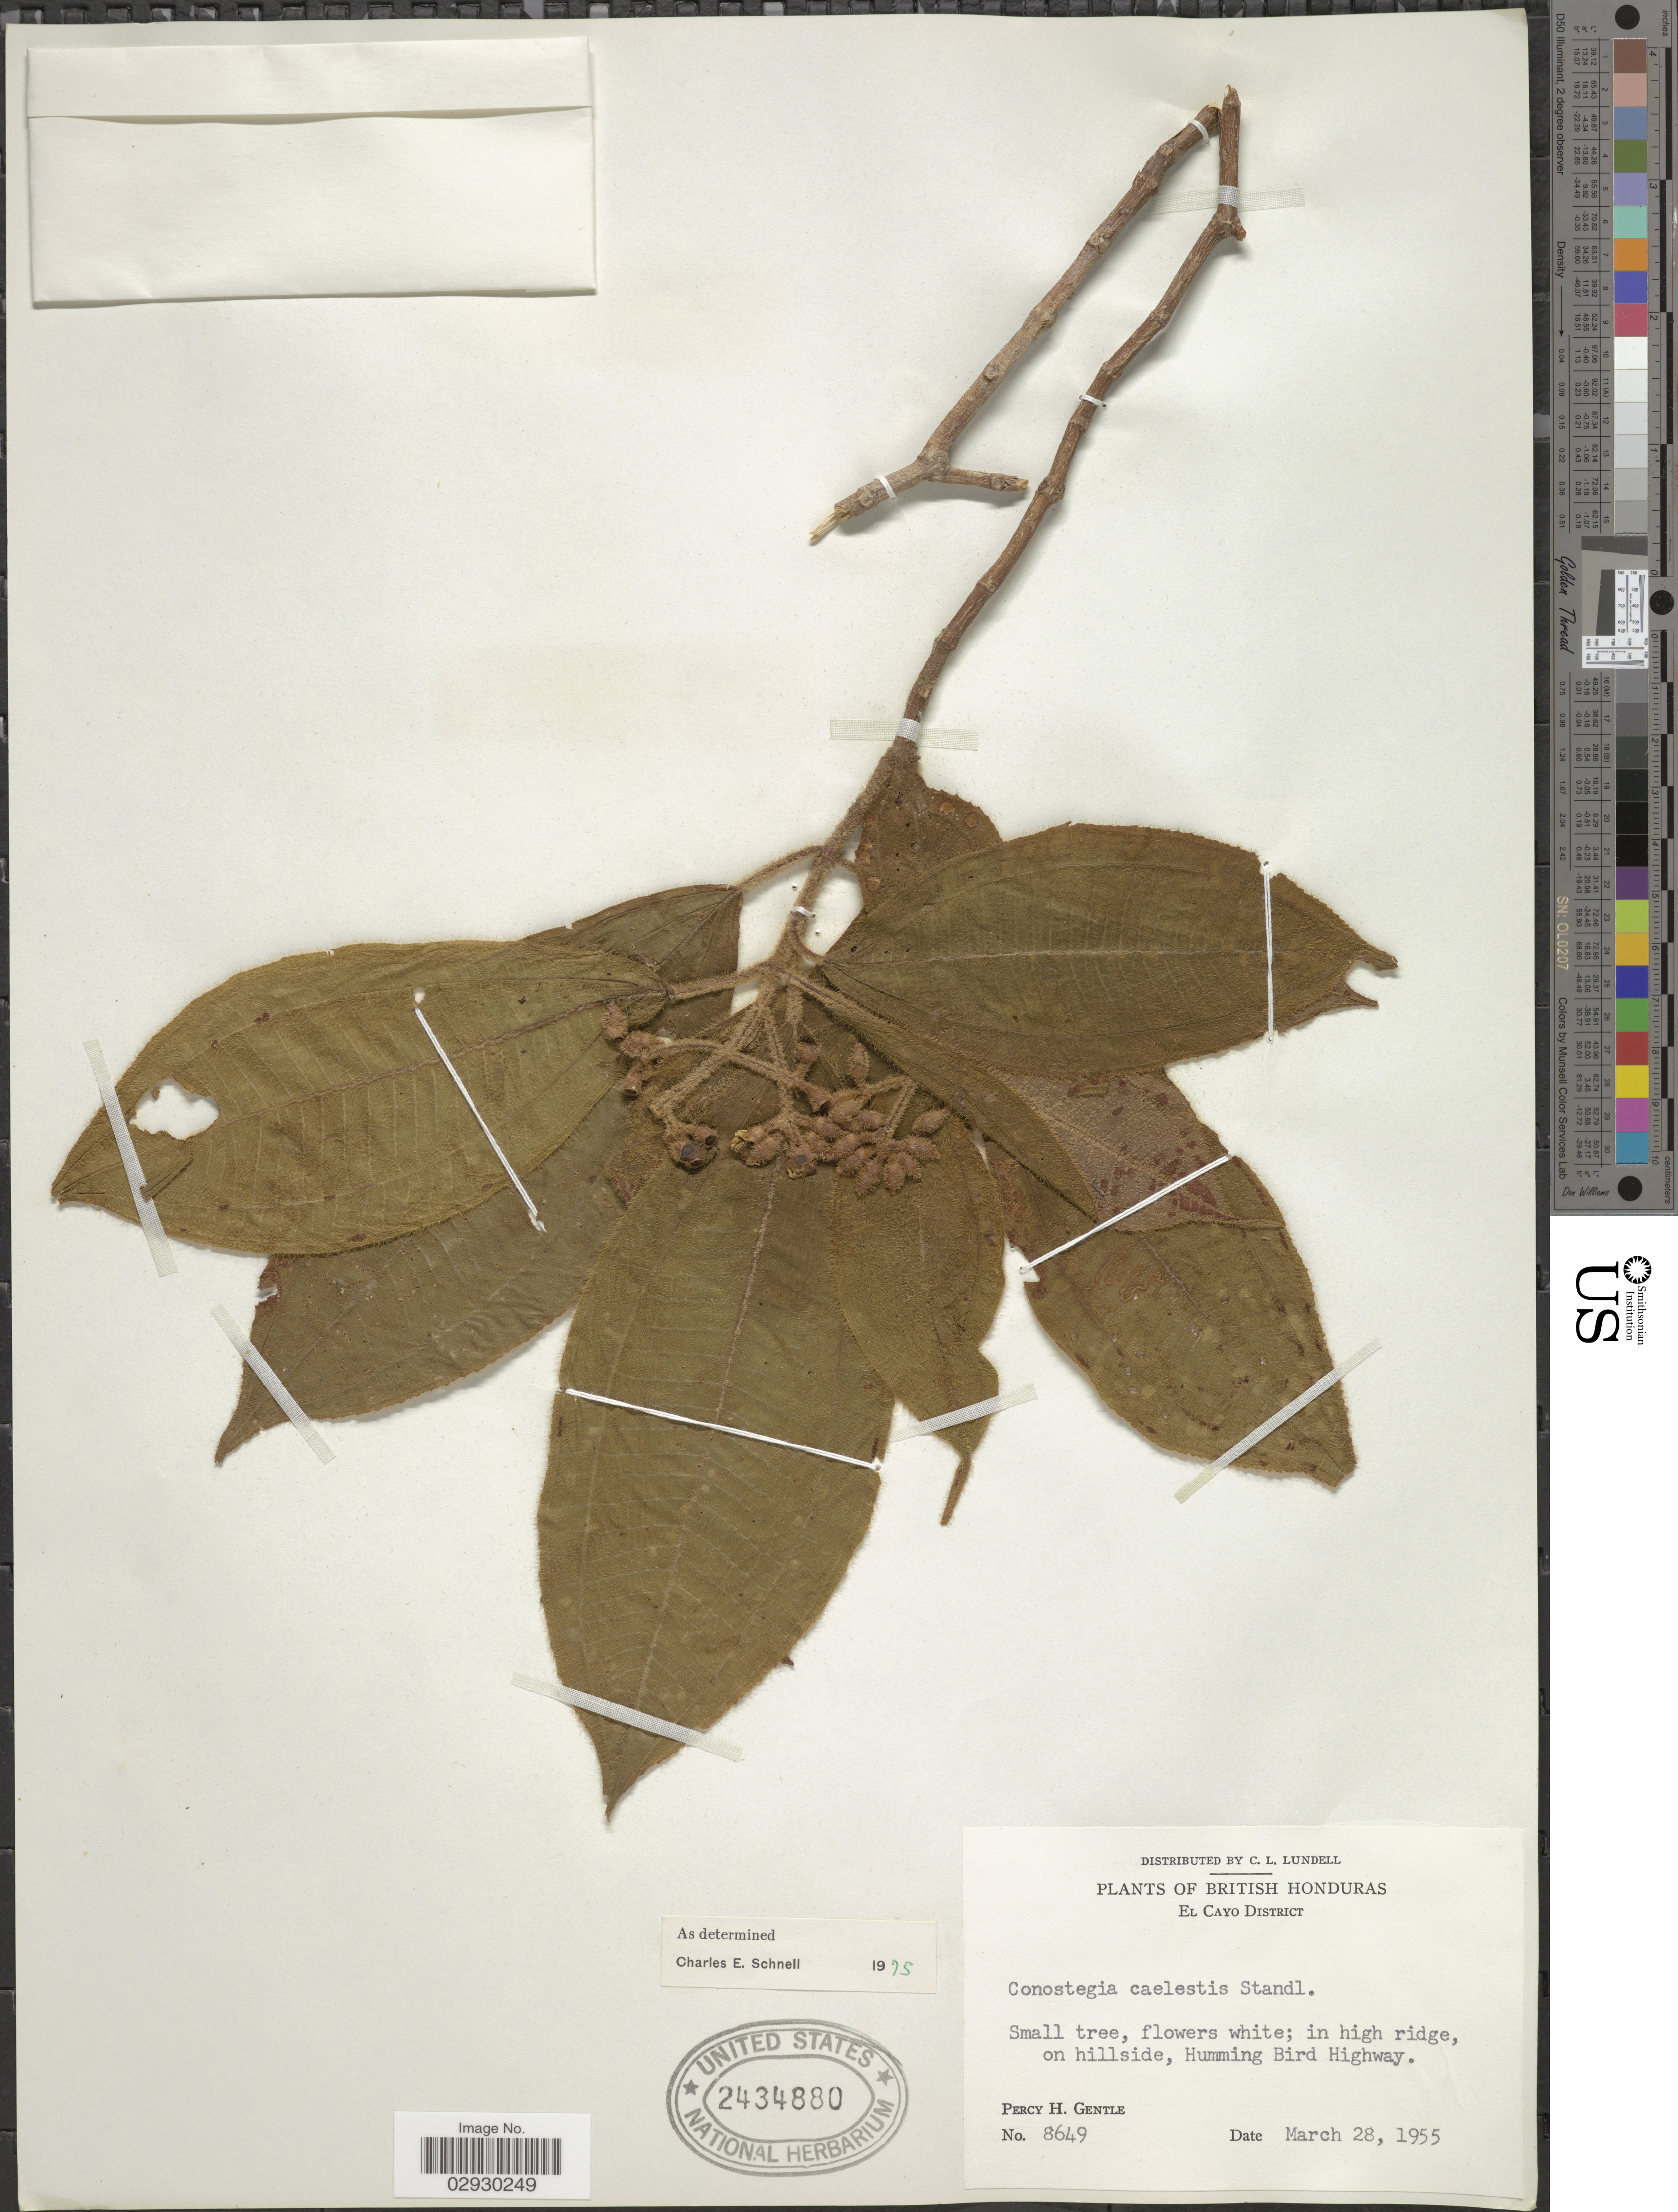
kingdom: Plantae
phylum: Tracheophyta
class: Magnoliopsida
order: Myrtales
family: Melastomataceae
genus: Conostegia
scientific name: Conostegia caelestis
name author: Standl.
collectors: P. H. Gentle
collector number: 8649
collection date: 1955-03-28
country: Belize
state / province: Cayo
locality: British Honduras. El Cayo District. In high ridge, on hillside, Humming Bird Highway.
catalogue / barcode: US 2434880